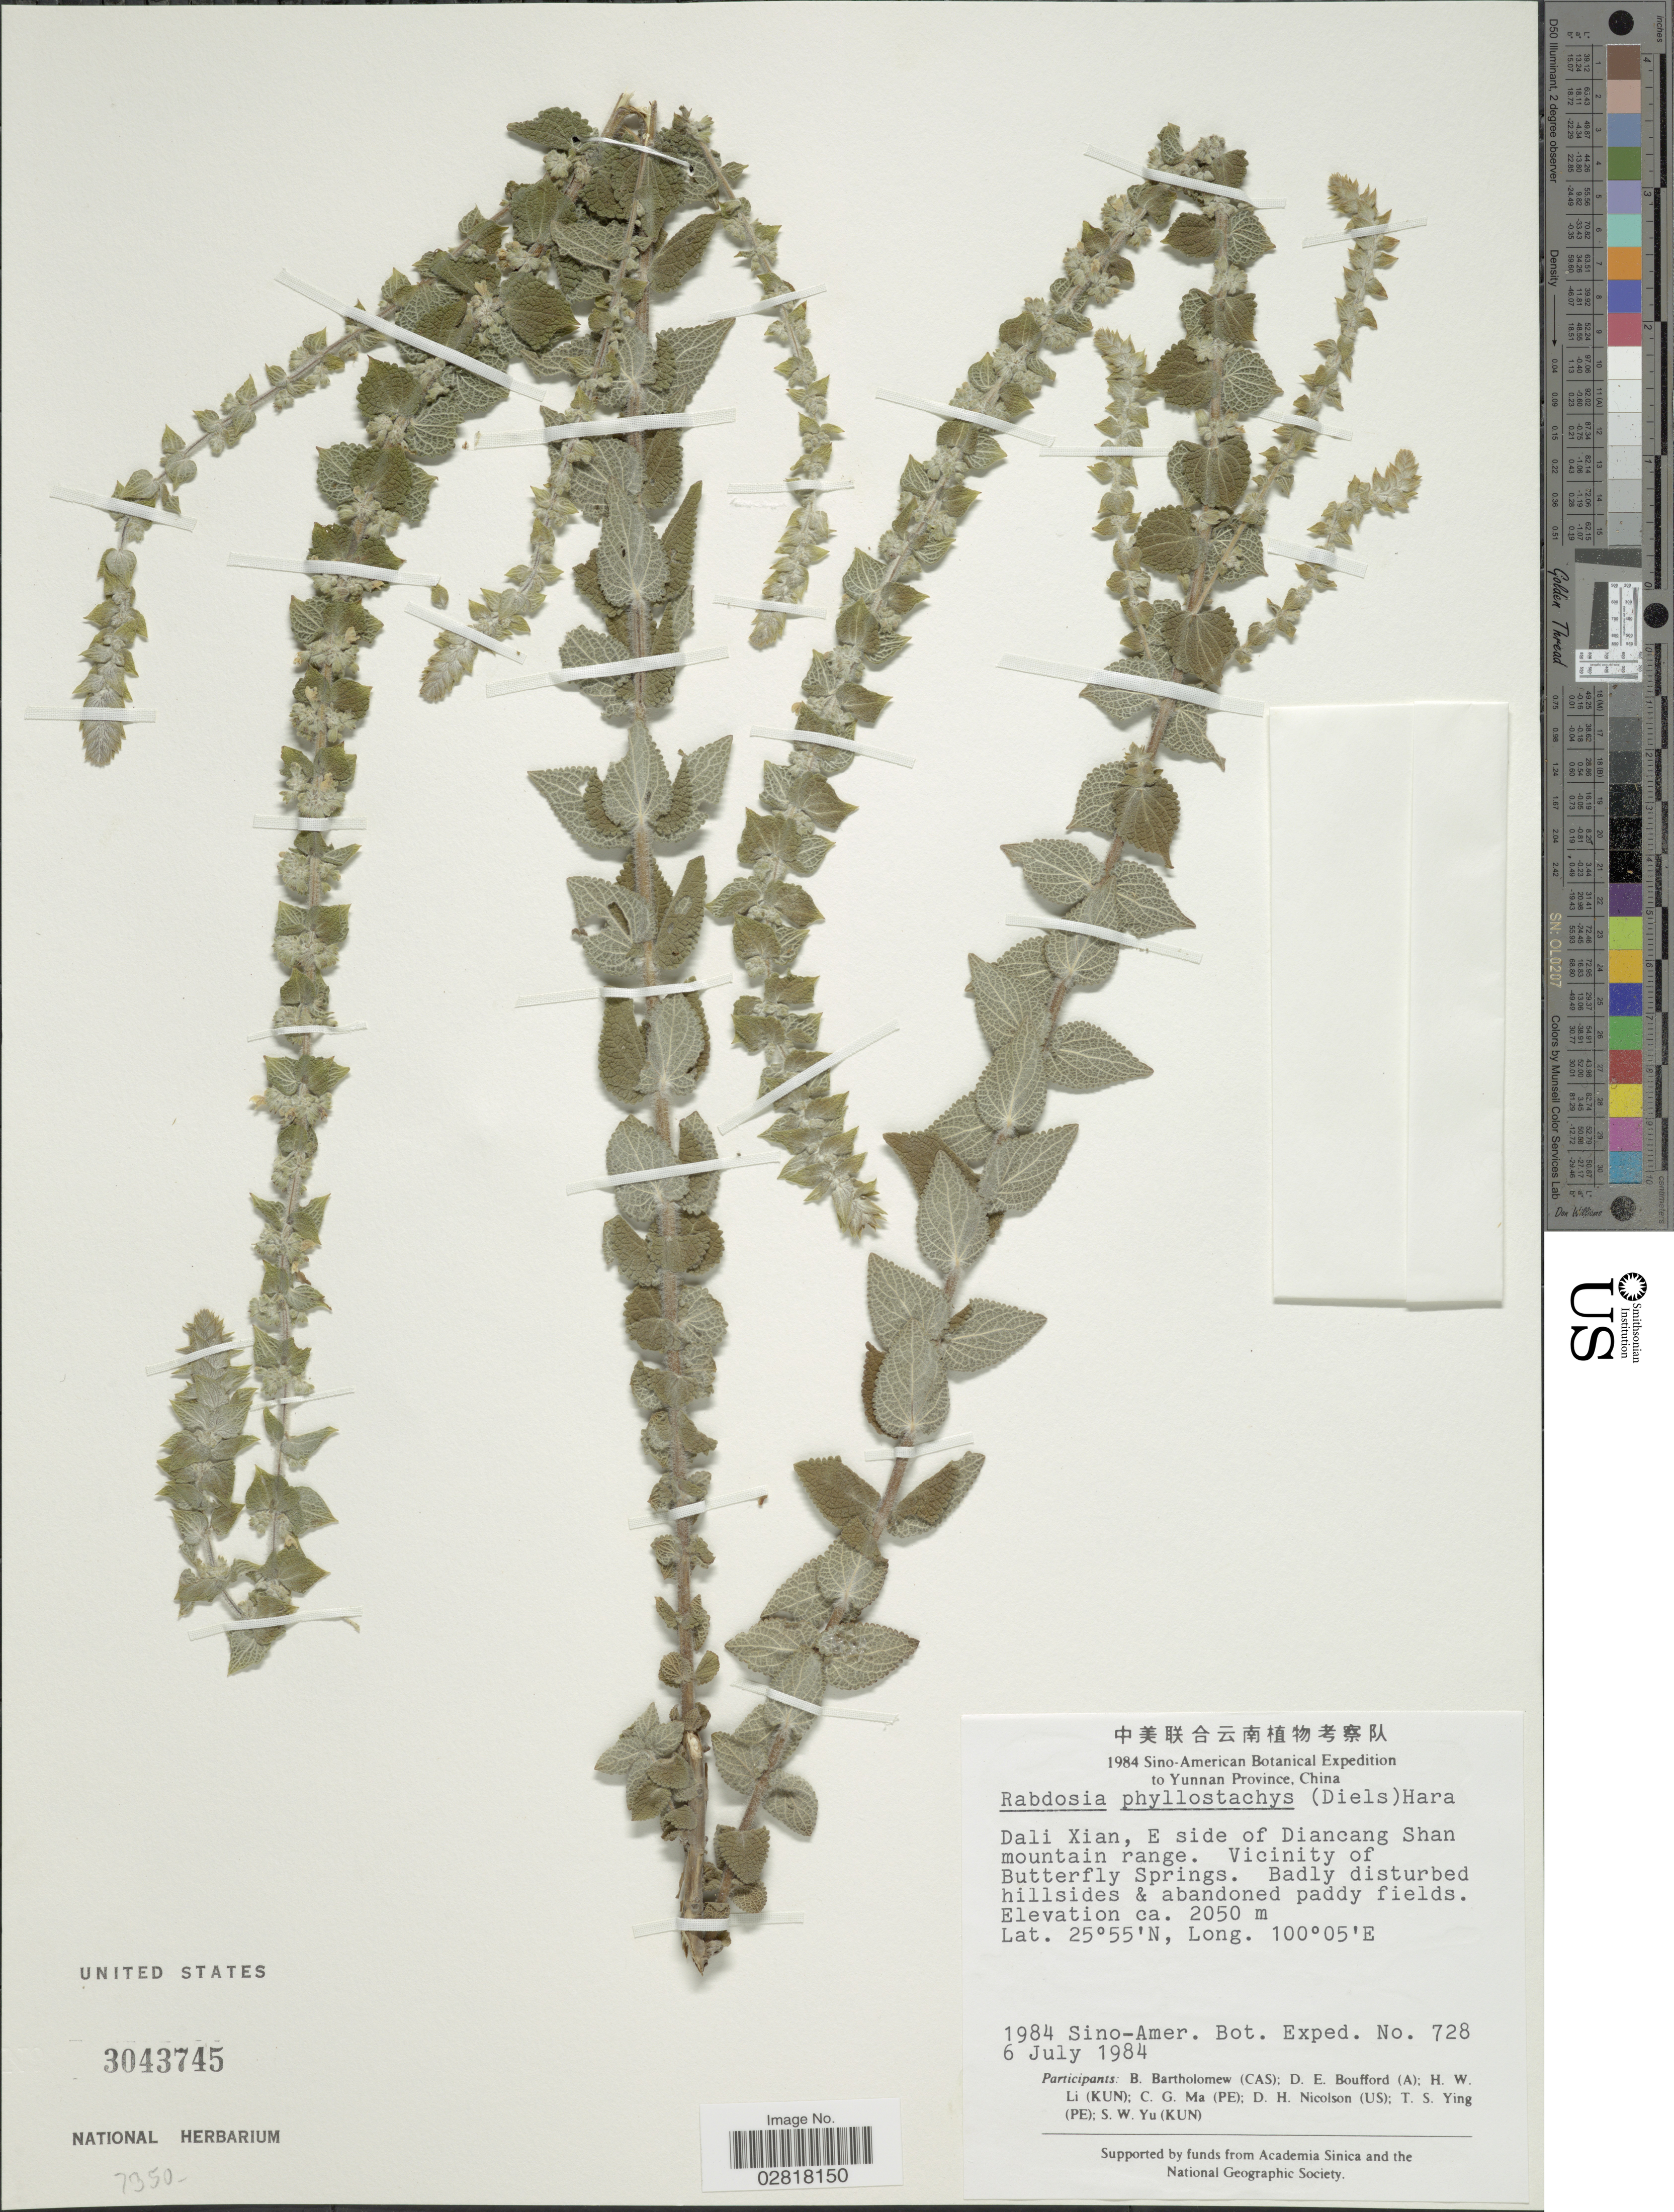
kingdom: Plantae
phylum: Tracheophyta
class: Magnoliopsida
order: Lamiales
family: Lamiaceae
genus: Plectranthus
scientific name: Plectranthus phyllostachys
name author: Diels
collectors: Sino-Amer. Bot. Exped. 1984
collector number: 728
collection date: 1984-07-06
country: China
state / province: Yunnan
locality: Dali Xian, E side of Diancang Shan mountain range, Vicinity of Butterfly Springs.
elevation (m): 2050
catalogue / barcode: US 3043745